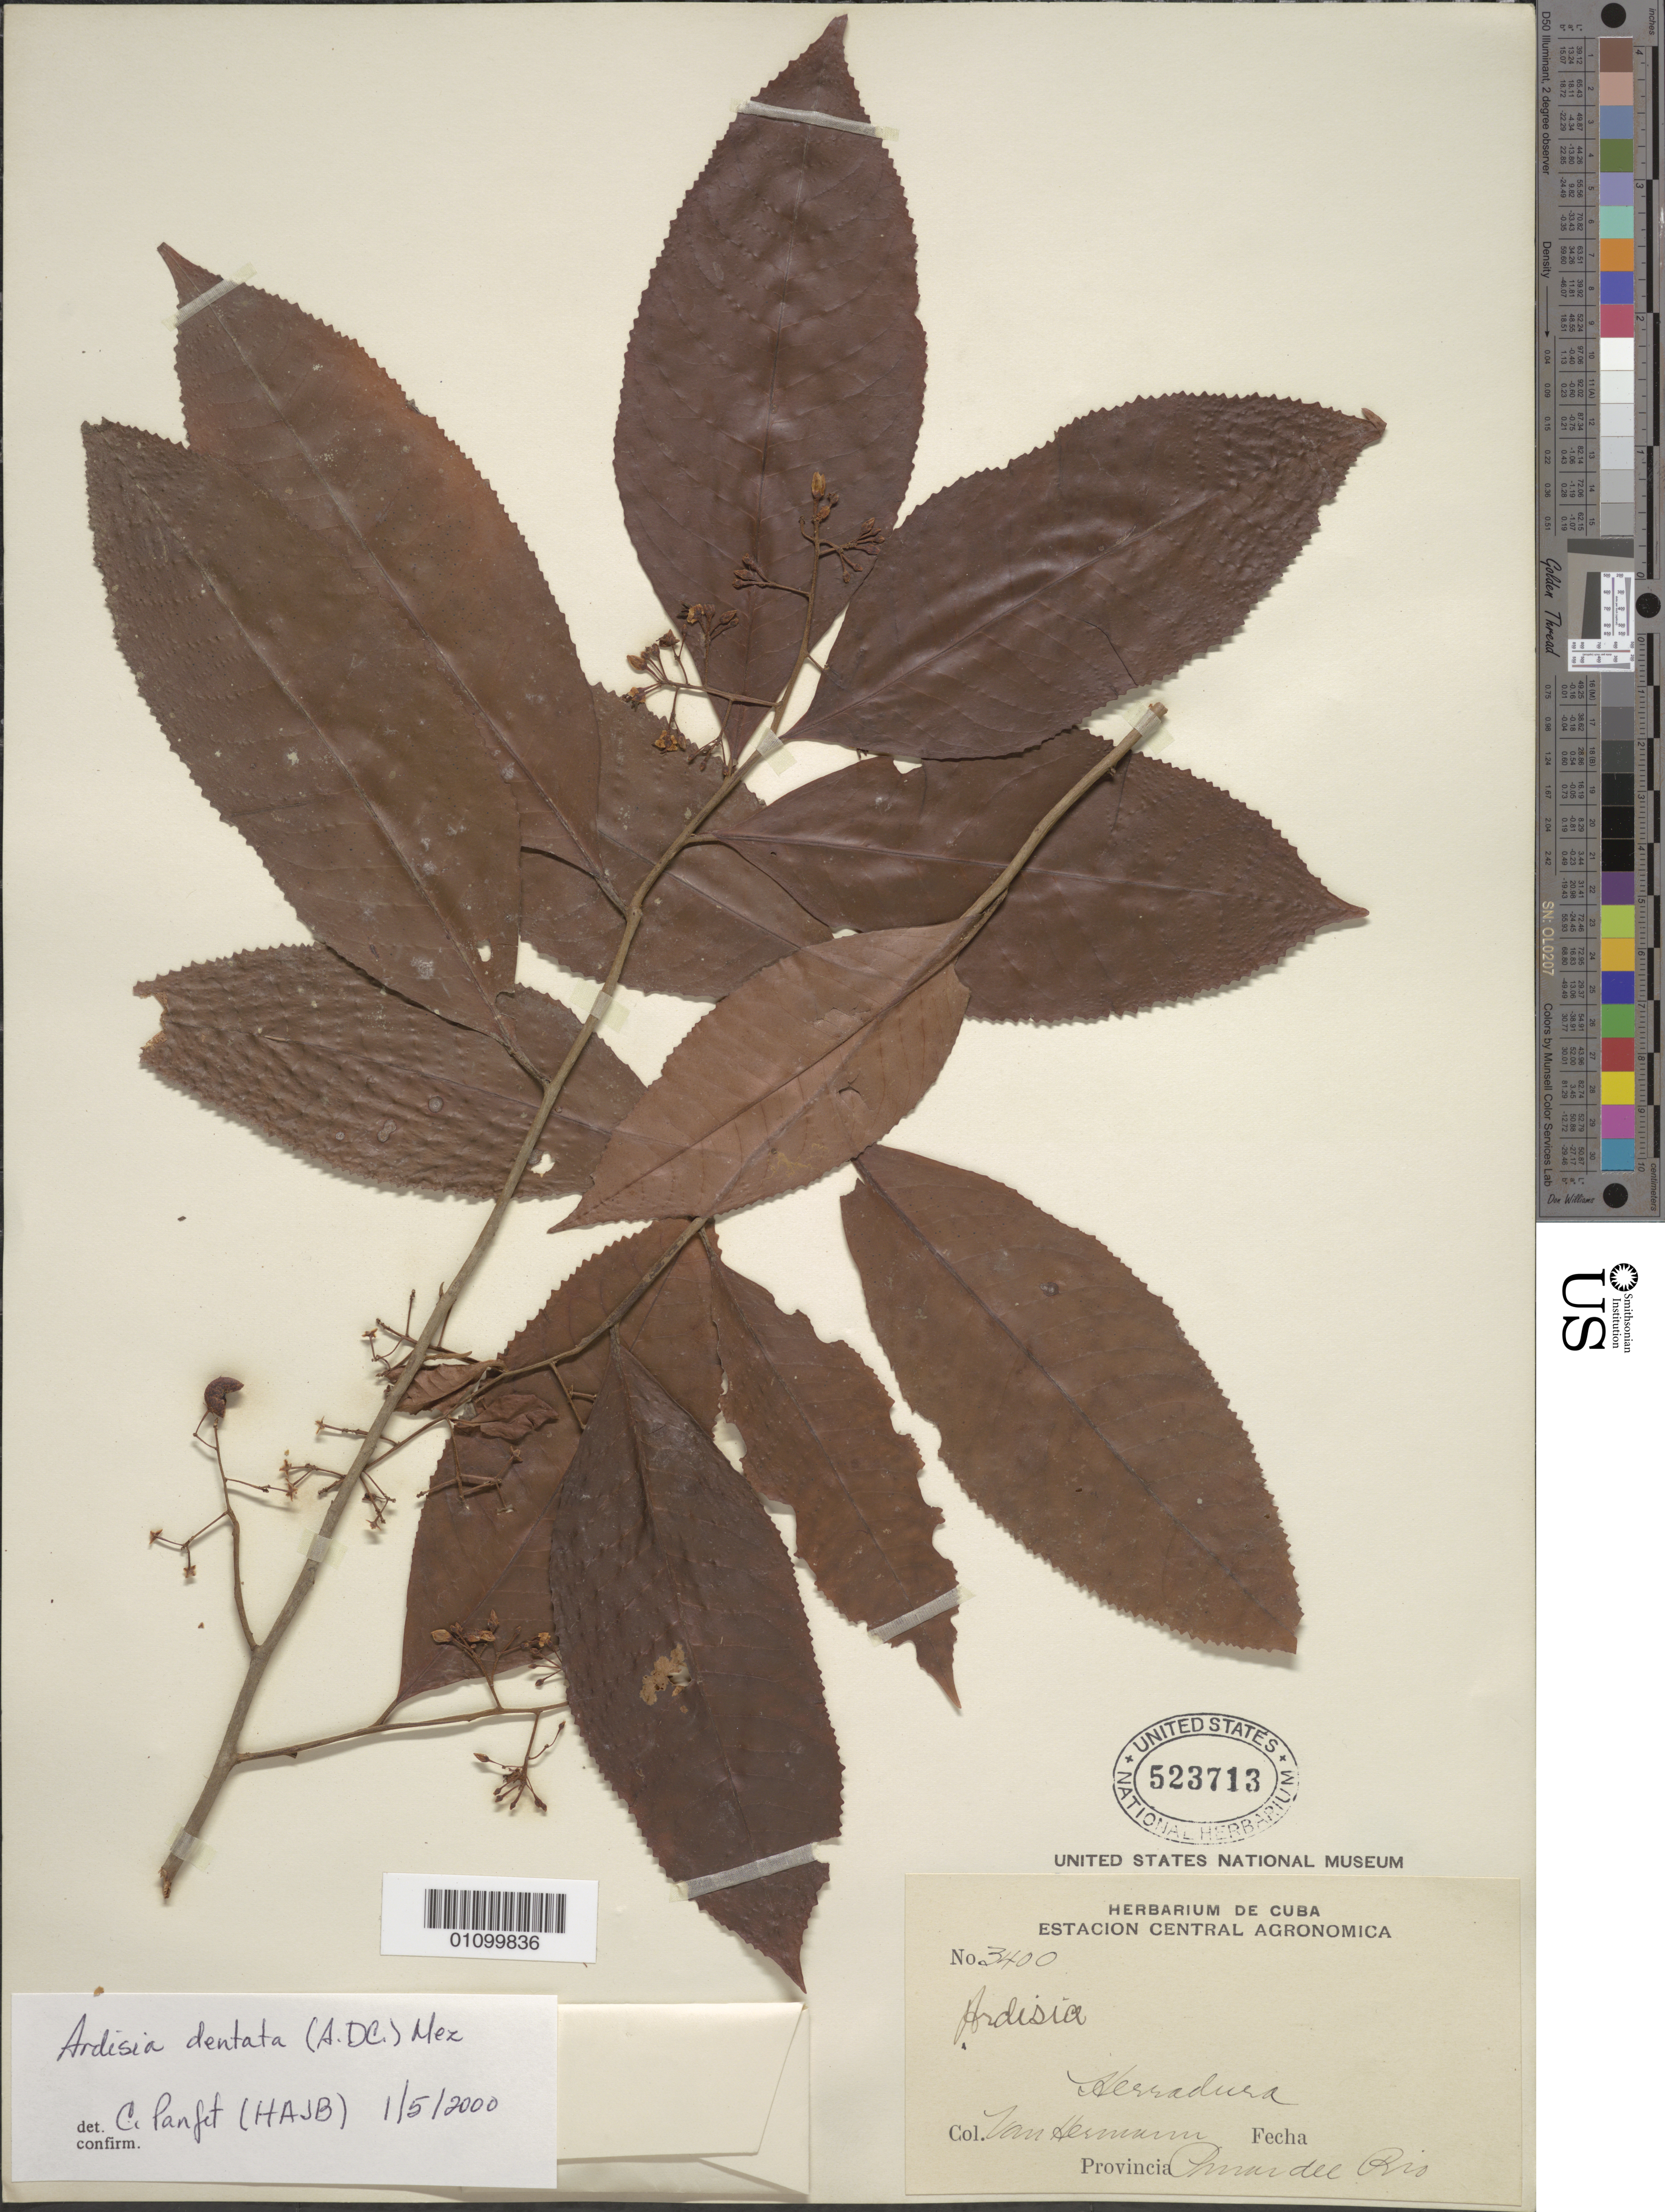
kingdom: Plantae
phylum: Tracheophyta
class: Magnoliopsida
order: Ericales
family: Primulaceae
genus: Ardisia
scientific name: Ardisia dentata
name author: (A. DC.) Mez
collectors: H. A. Van Hermann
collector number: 3400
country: Cuba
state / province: Pinar del Rio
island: Cuba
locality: Pinar del Rio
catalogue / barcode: US 523713